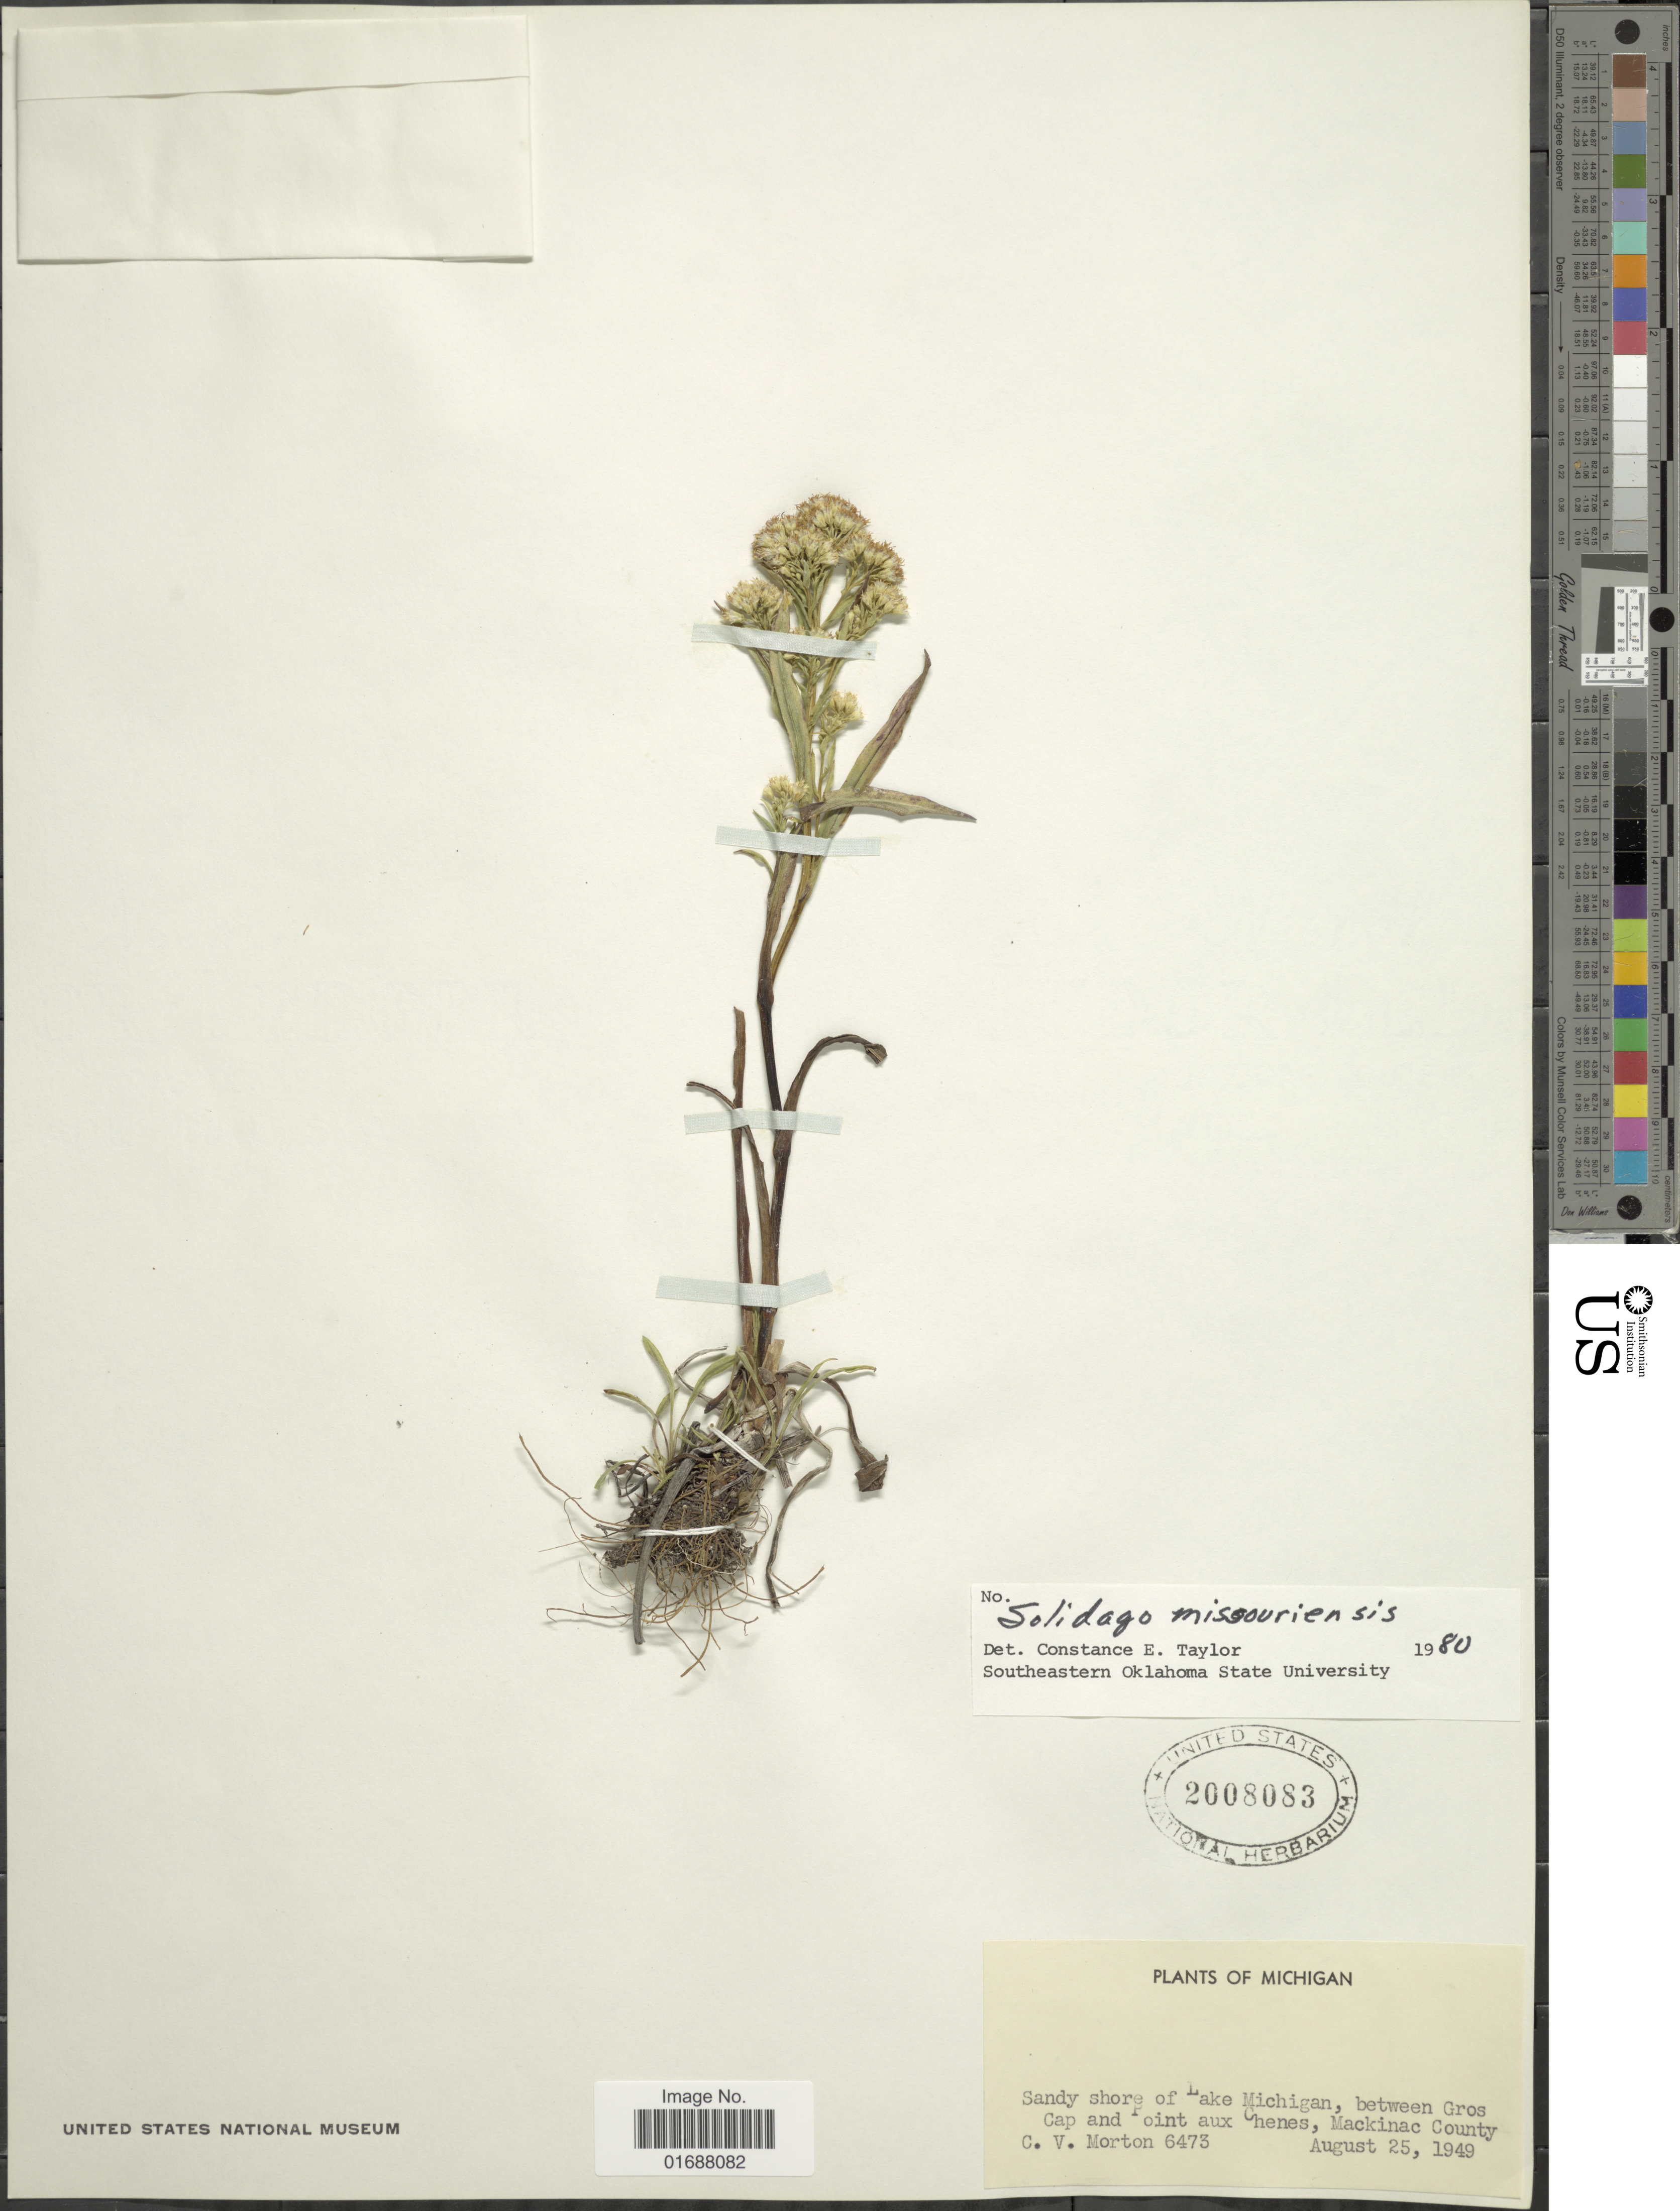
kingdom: Plantae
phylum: Tracheophyta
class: Magnoliopsida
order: Asterales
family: Asteraceae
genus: Solidago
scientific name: Solidago missouriensis var. fasciculata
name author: Holz.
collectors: C. V. Morton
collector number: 6473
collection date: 1949-08-25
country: United States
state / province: Michigan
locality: Sandy shore of Lake Michigan, between Gros Cap and Point aux Chenes, Mackinac County.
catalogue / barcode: US 2008083